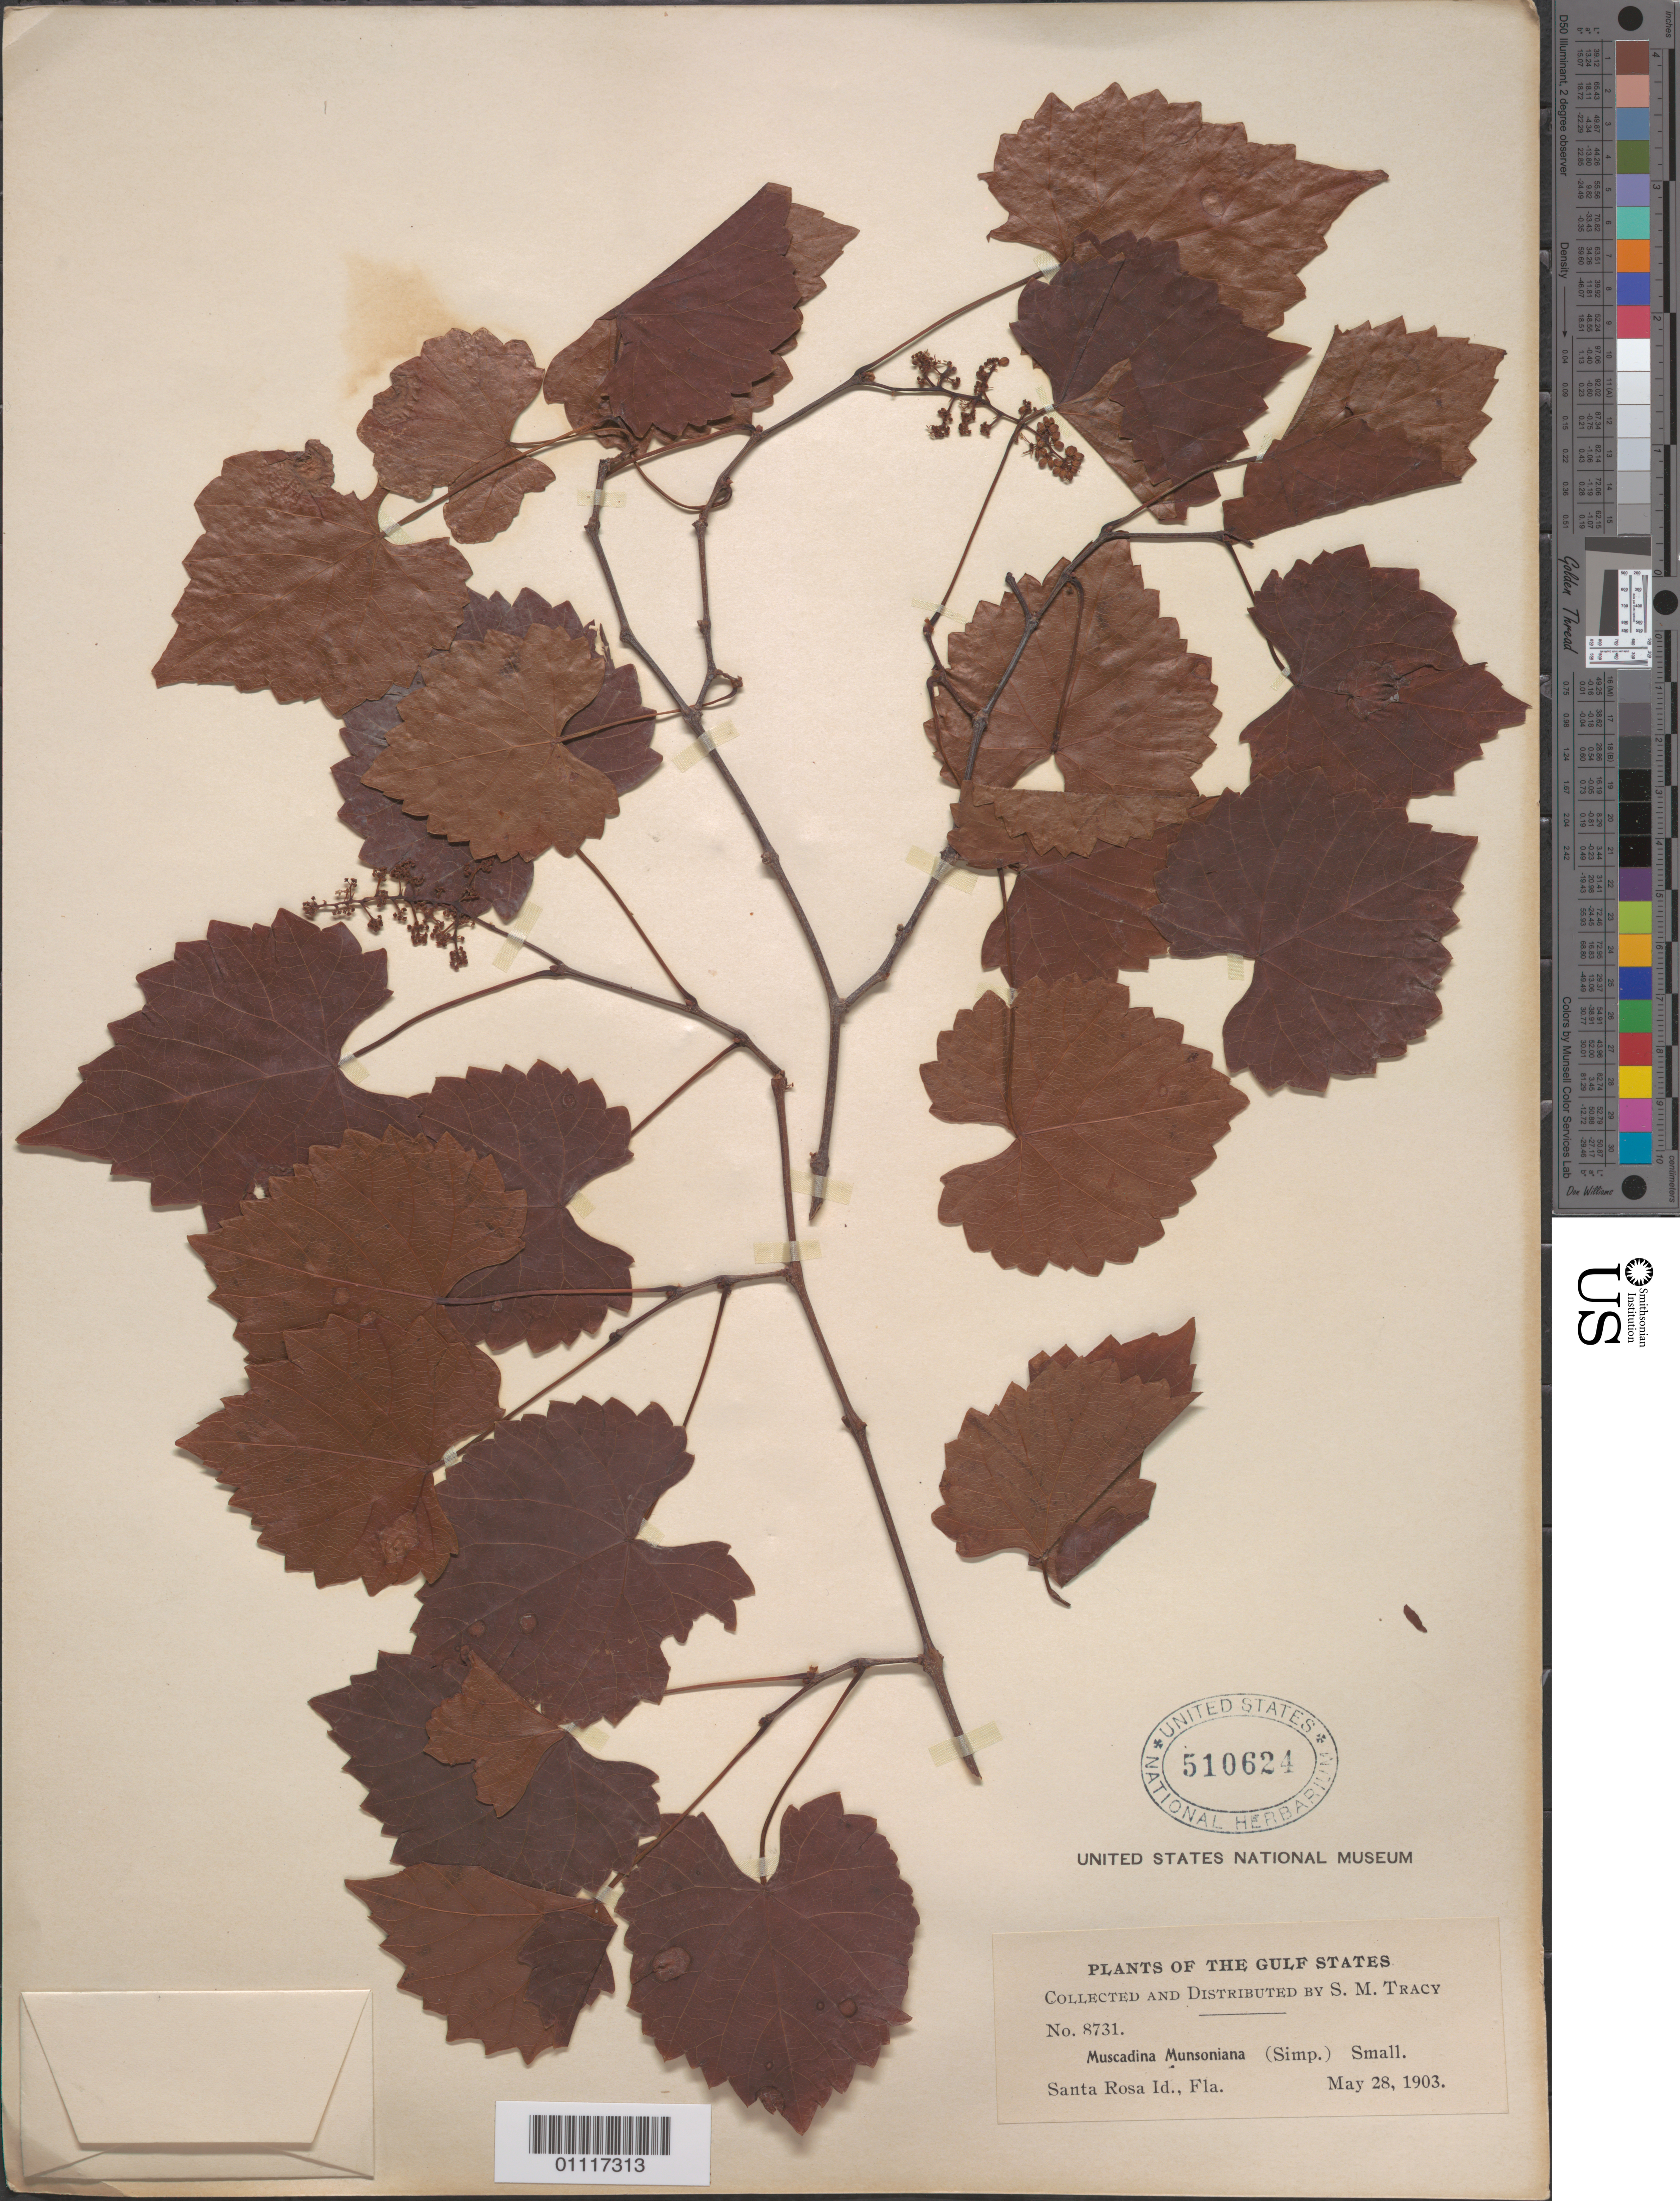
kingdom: Plantae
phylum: Tracheophyta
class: Magnoliopsida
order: Vitales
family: Vitaceae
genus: Vitis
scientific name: Vitis munsoniana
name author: J.H. Simpson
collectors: S. M. Tracy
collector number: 8731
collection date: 1903-05-28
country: United States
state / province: Florida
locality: Santa Rosa Id., Fla.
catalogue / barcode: US 510624